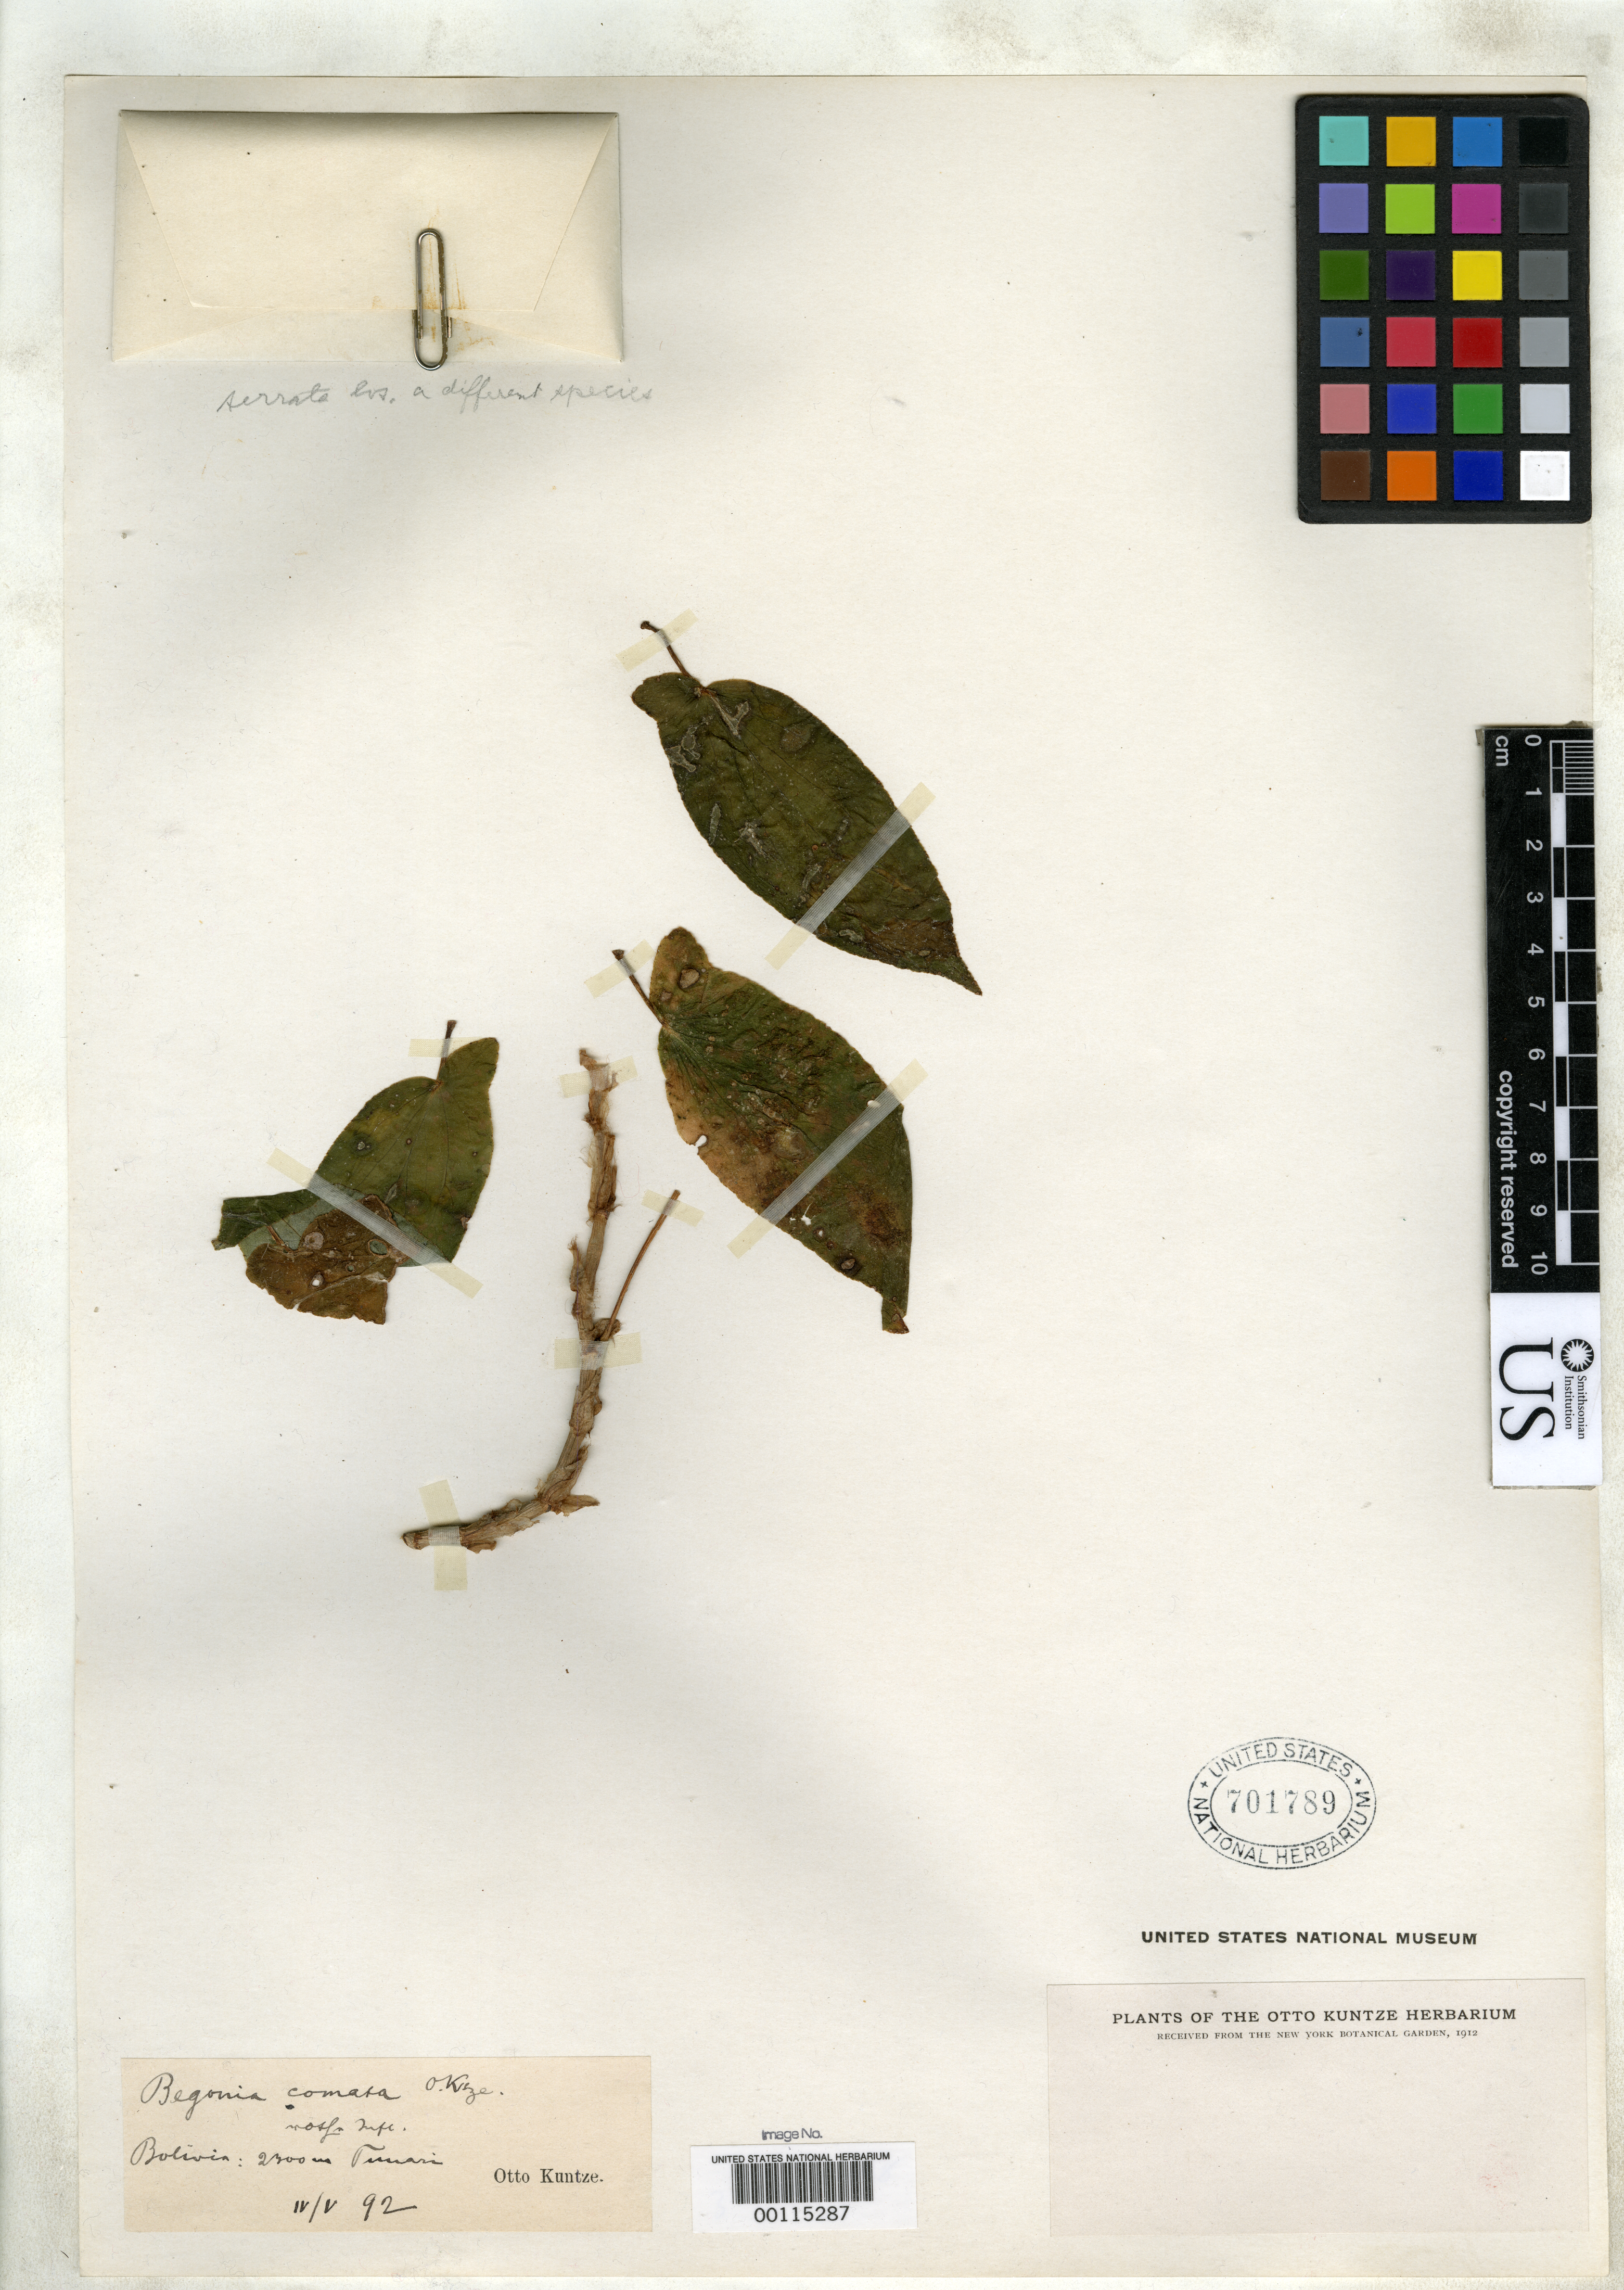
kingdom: Plantae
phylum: Tracheophyta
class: Magnoliopsida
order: Cucurbitales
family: Begoniaceae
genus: Begonia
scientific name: Begonia comata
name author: Kuntze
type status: Isotype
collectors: C.E.O. Kuntze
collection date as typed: May 1892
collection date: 1892-05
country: Bolivia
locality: Mapiri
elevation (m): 2300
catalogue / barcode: US 701789